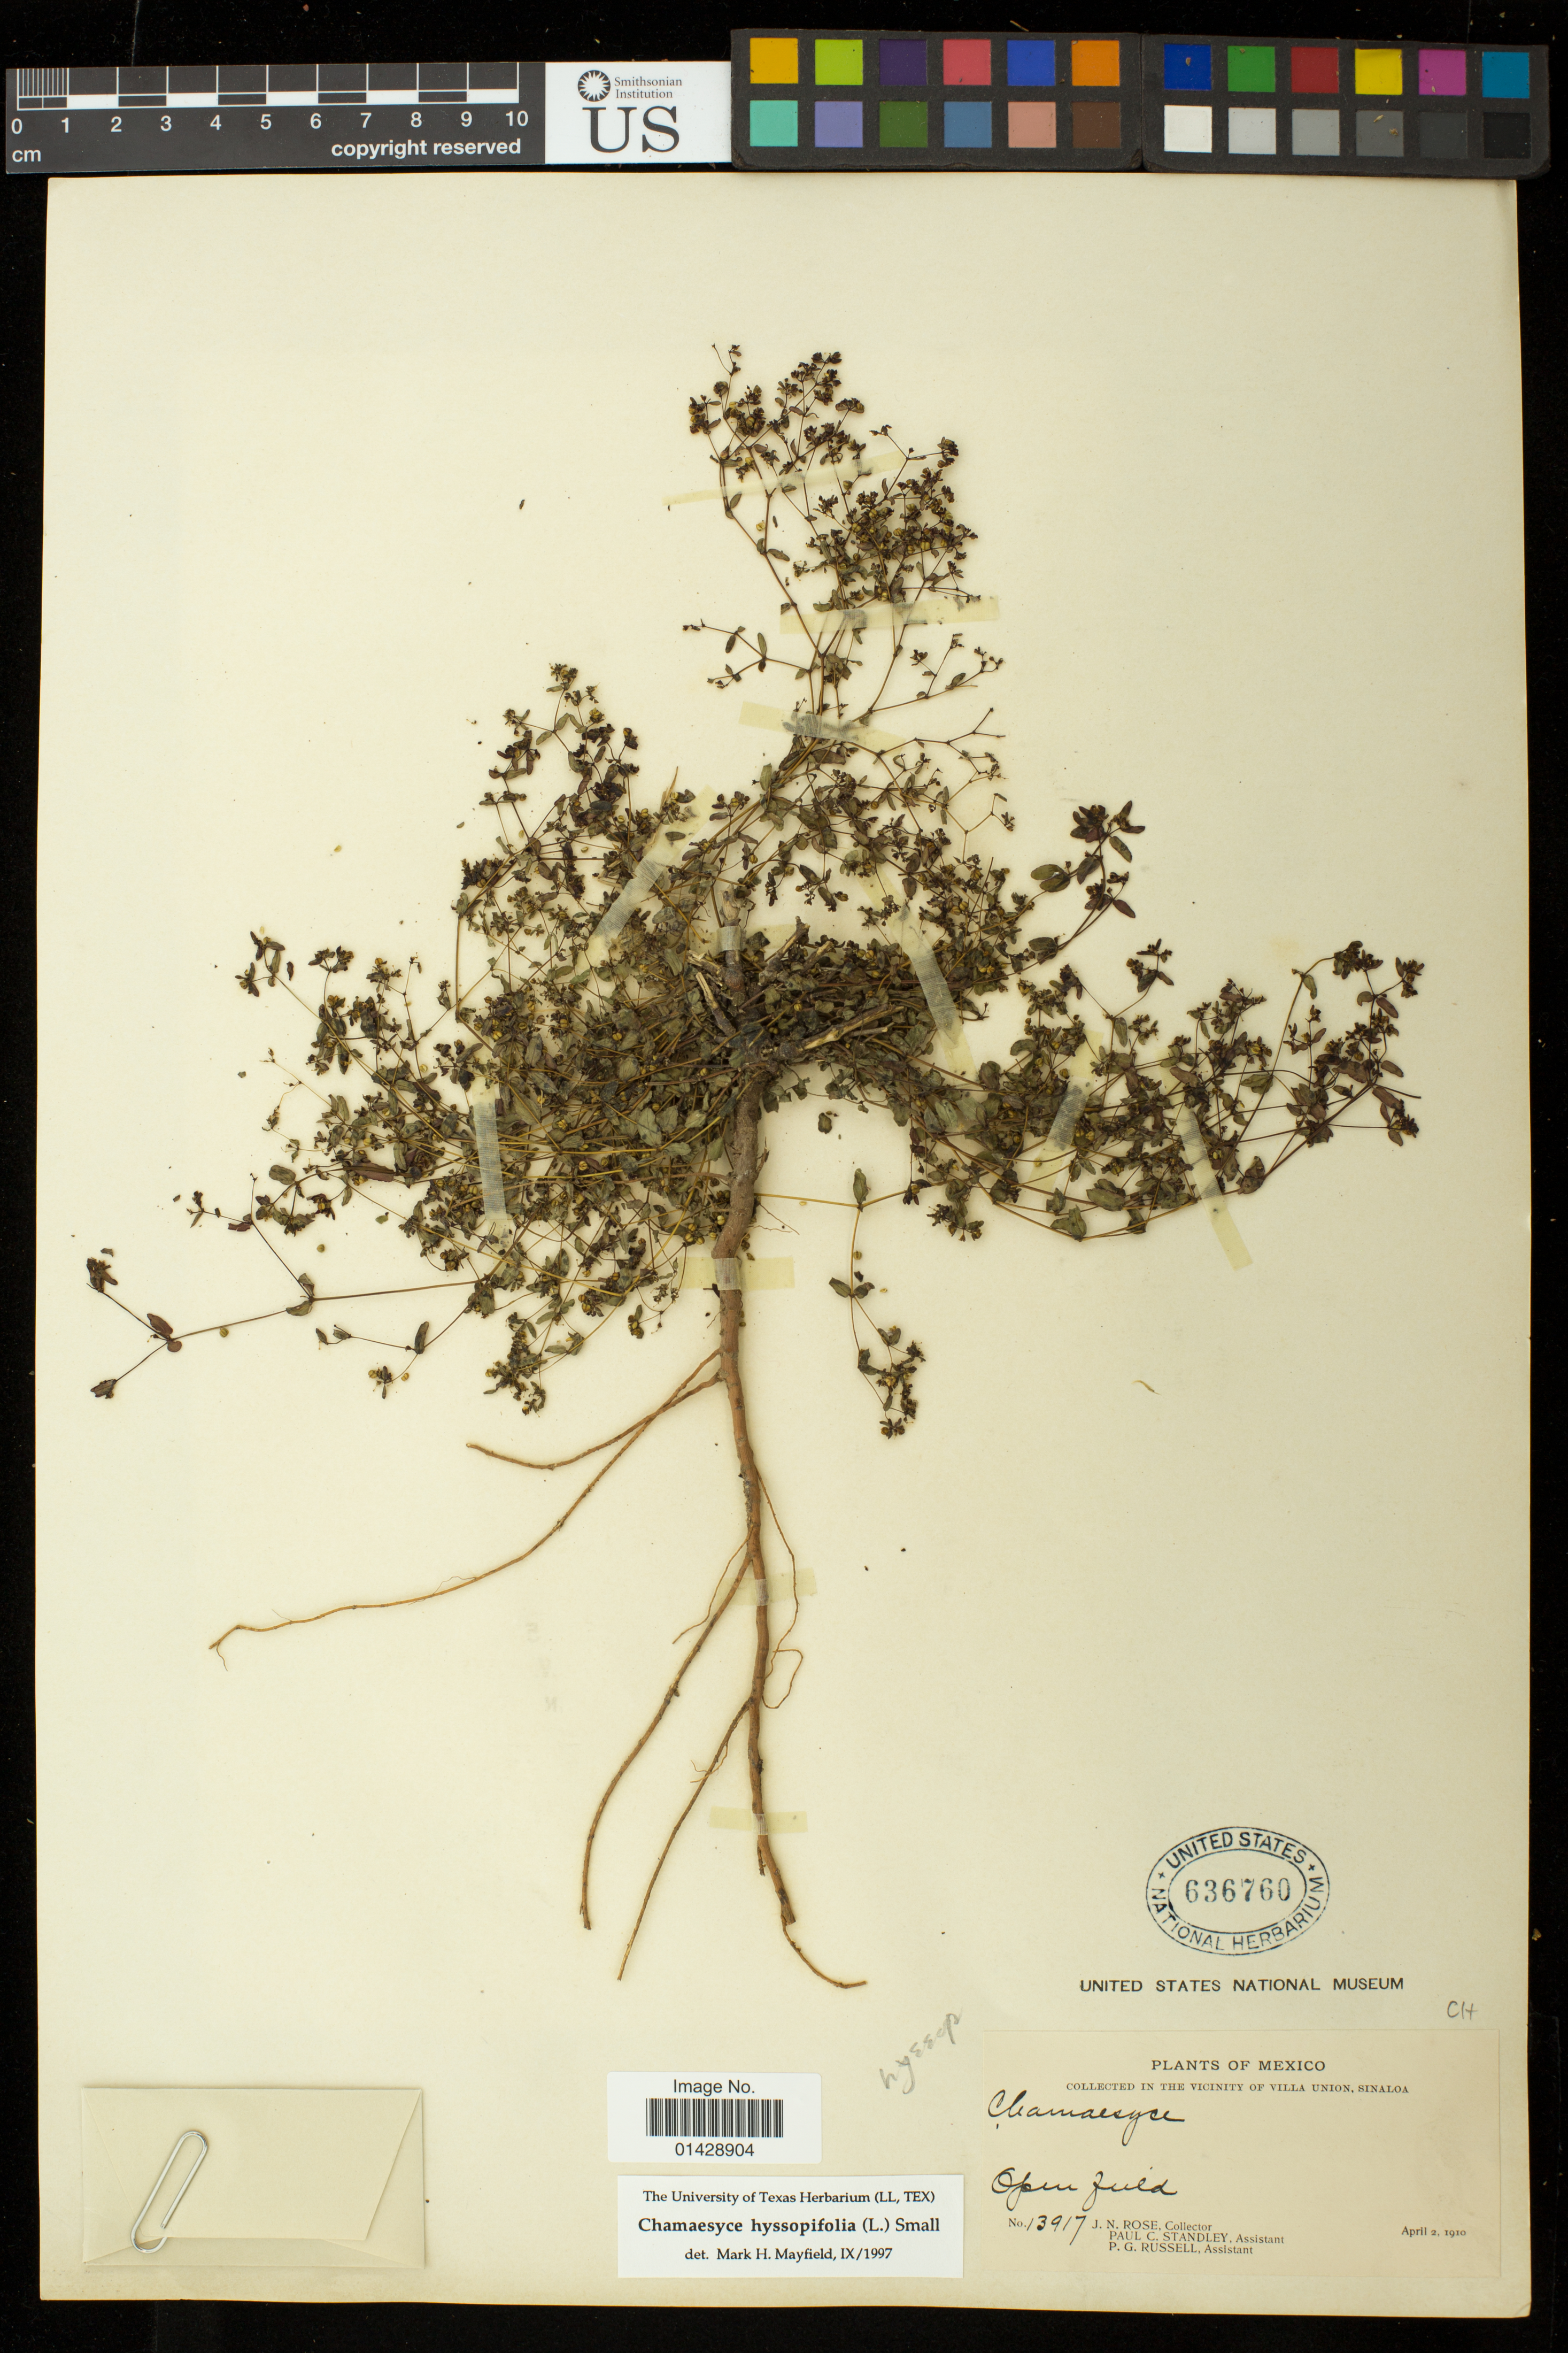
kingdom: Plantae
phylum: Tracheophyta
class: Magnoliopsida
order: Malpighiales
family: Euphorbiaceae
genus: Euphorbia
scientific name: Euphorbia hyssopifolia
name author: L.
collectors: J. N. Rose, P. C. Standley & P. G. Russell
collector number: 13917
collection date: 1910-04-02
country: Mexico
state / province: Sinaloa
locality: Vicinity of Villa Union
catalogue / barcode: US 636760